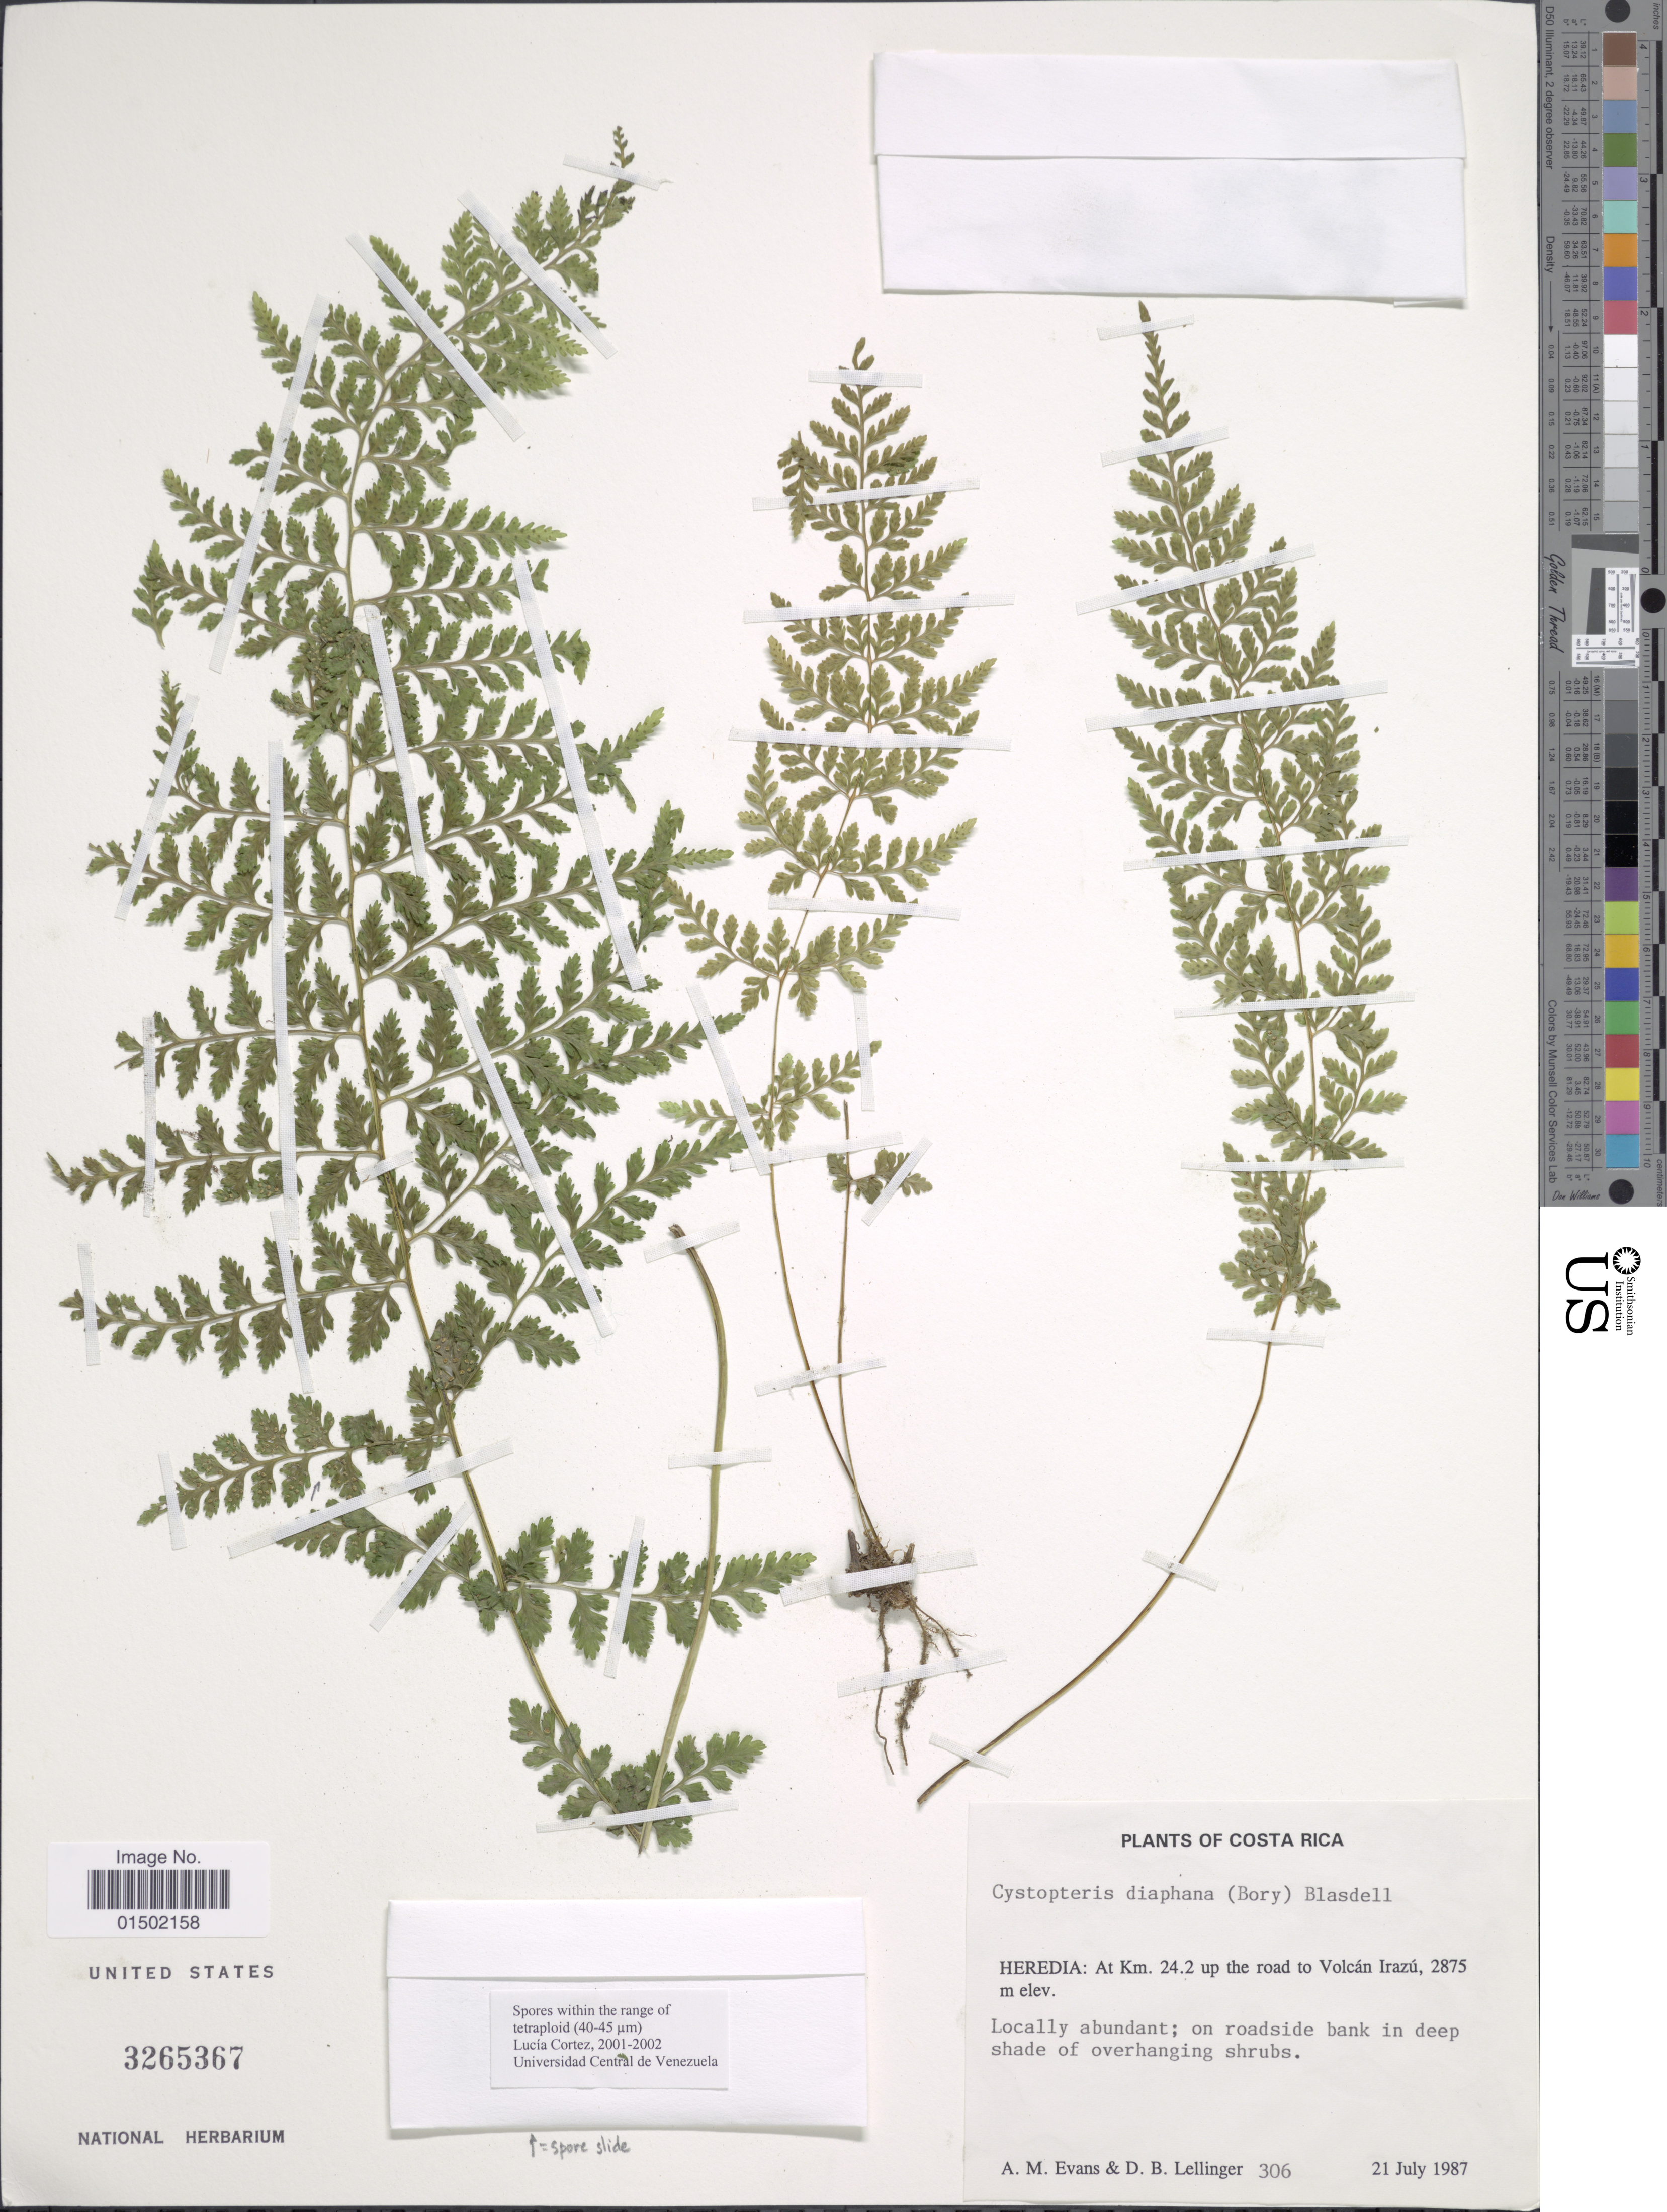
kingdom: Plantae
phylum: Tracheophyta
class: Polypodiopsida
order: Polypodiales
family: Cystopteridaceae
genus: Cystopteris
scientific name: Cystopteris diaphana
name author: (Bory) Blasdell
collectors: A. M. Evans & D. B. Lellinger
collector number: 306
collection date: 1987-07-21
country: Costa Rica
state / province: Heredia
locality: At Km. 24.2 up the road to Volcan Irazu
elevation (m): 2875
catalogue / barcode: US 3265367